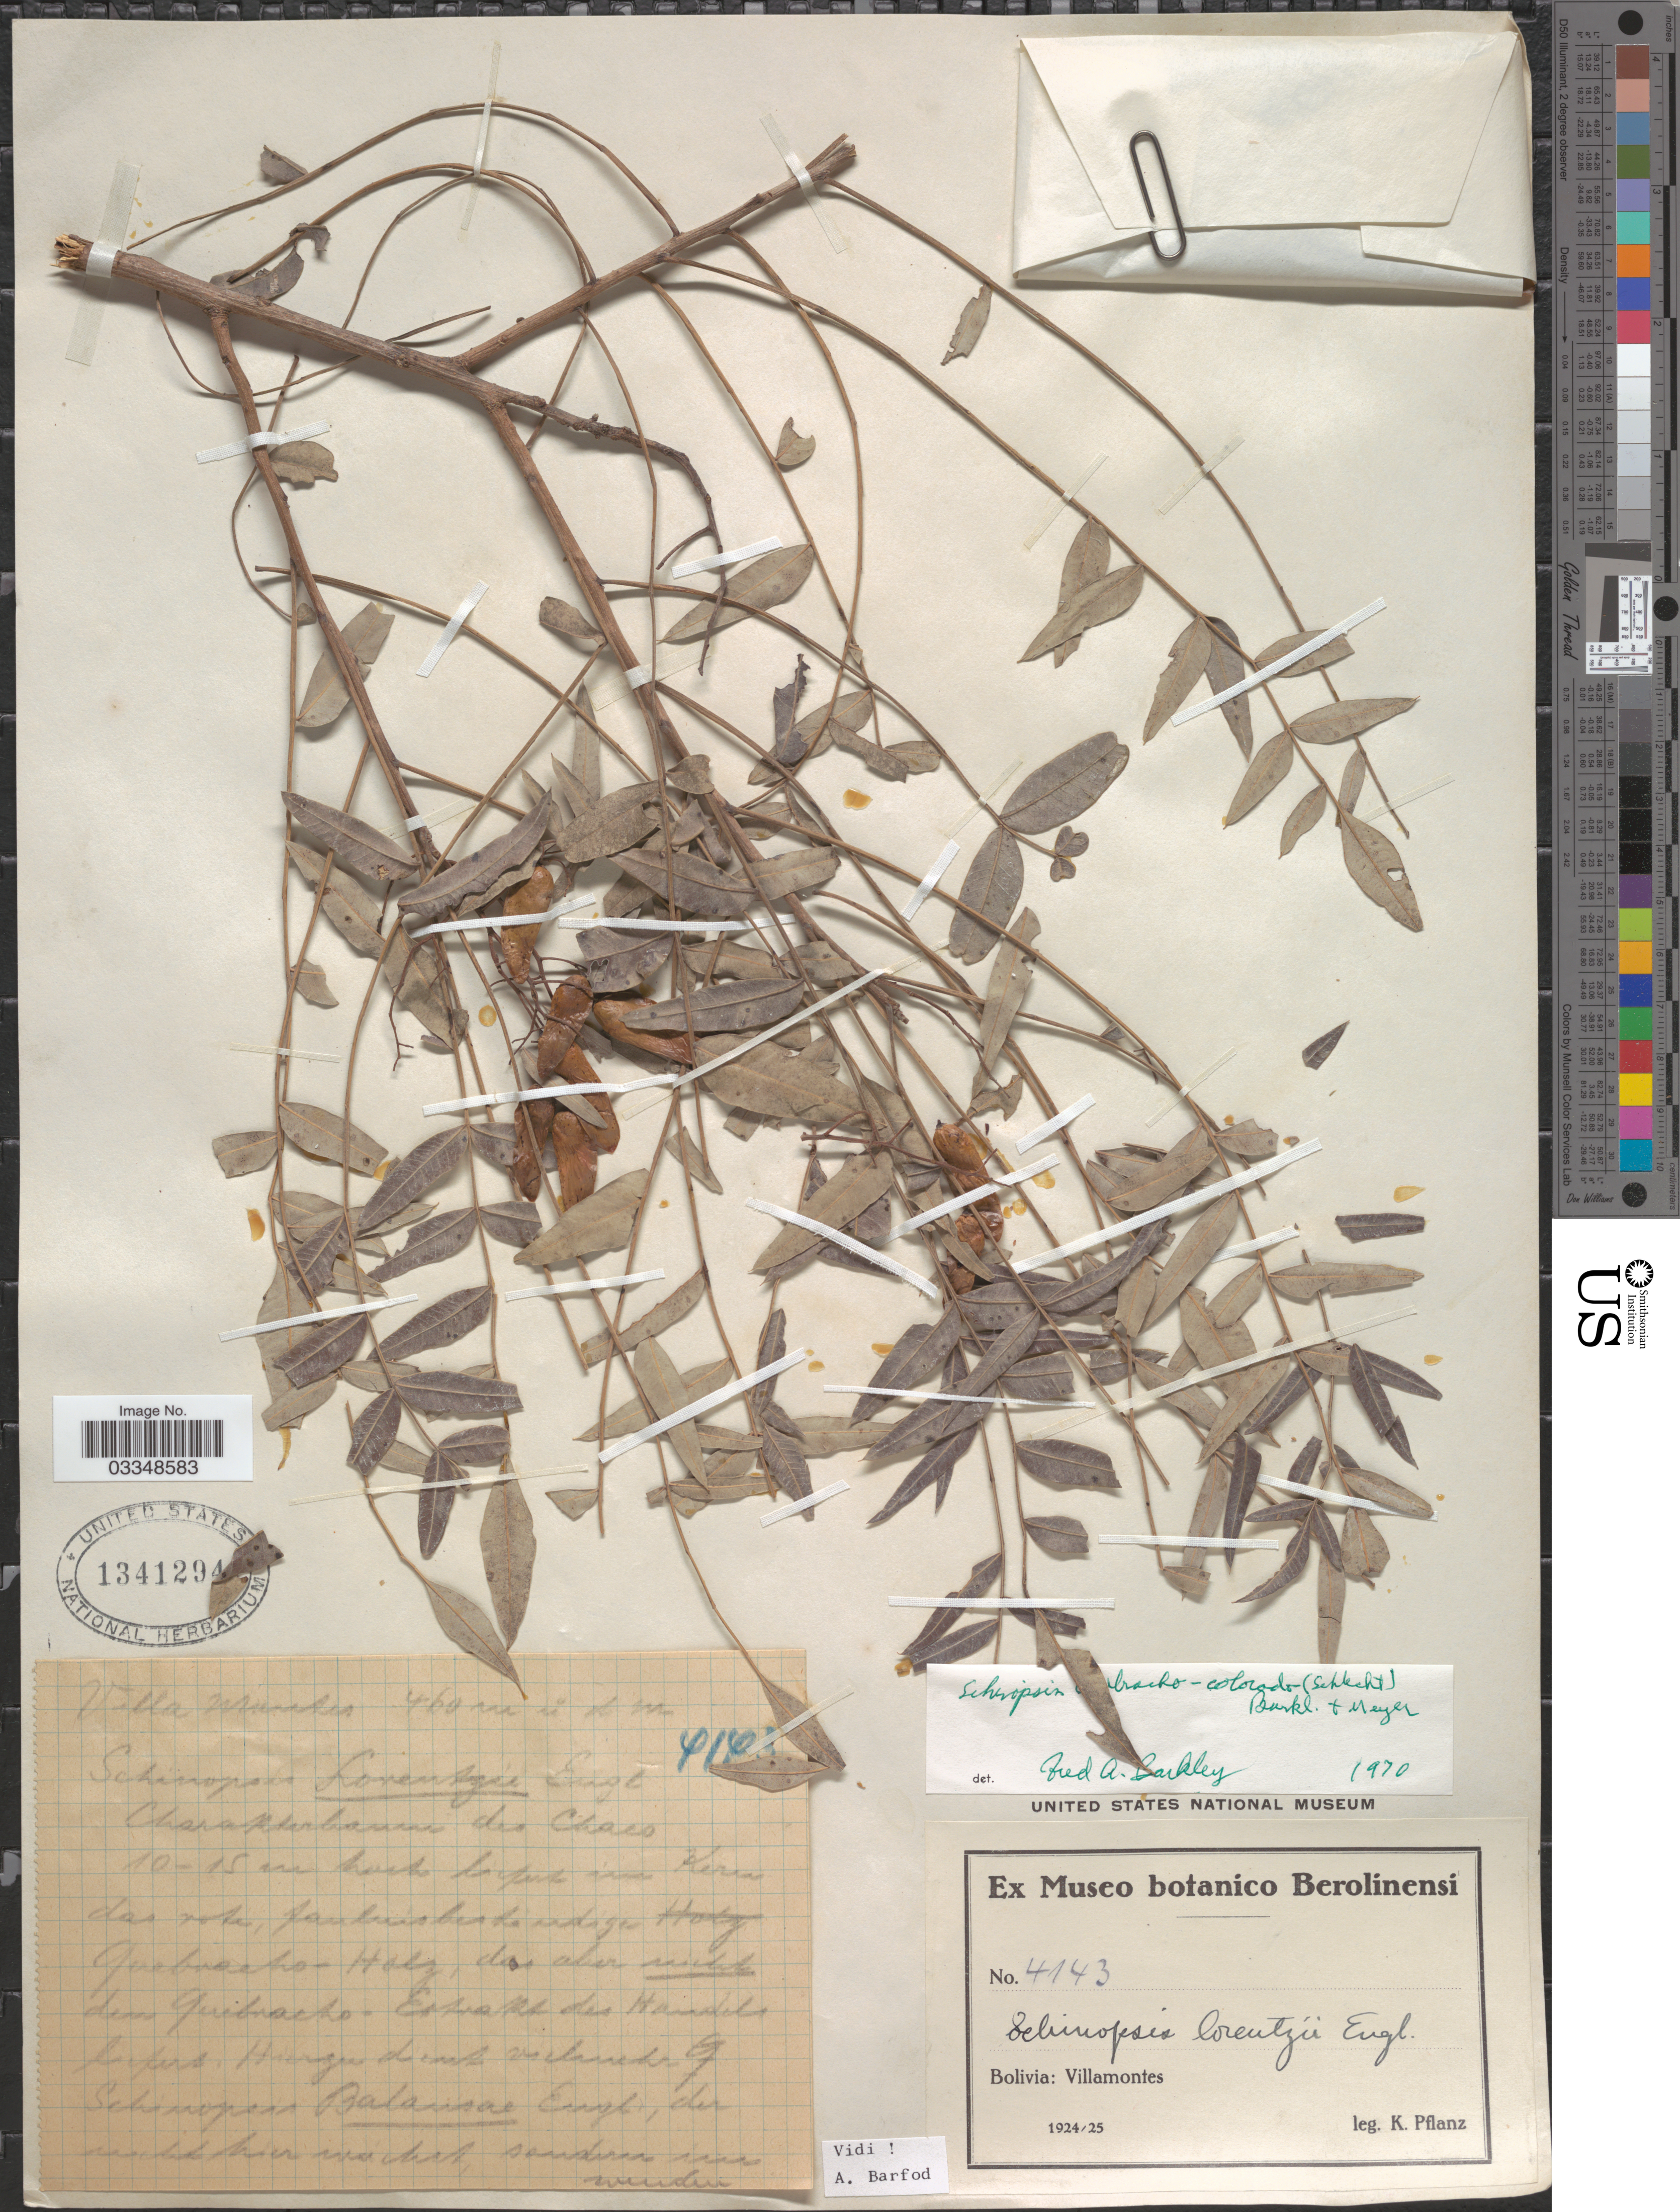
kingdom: Plantae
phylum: Tracheophyta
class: Magnoliopsida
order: Sapindales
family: Anacardiaceae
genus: Schinopsis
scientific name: Schinopsis quebracho-colorado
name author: F.A. Barkley & T. Mey.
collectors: K. Pflanz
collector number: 4143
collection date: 1924/1925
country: Bolivia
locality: Villamontes.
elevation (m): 460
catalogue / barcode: US 1341294